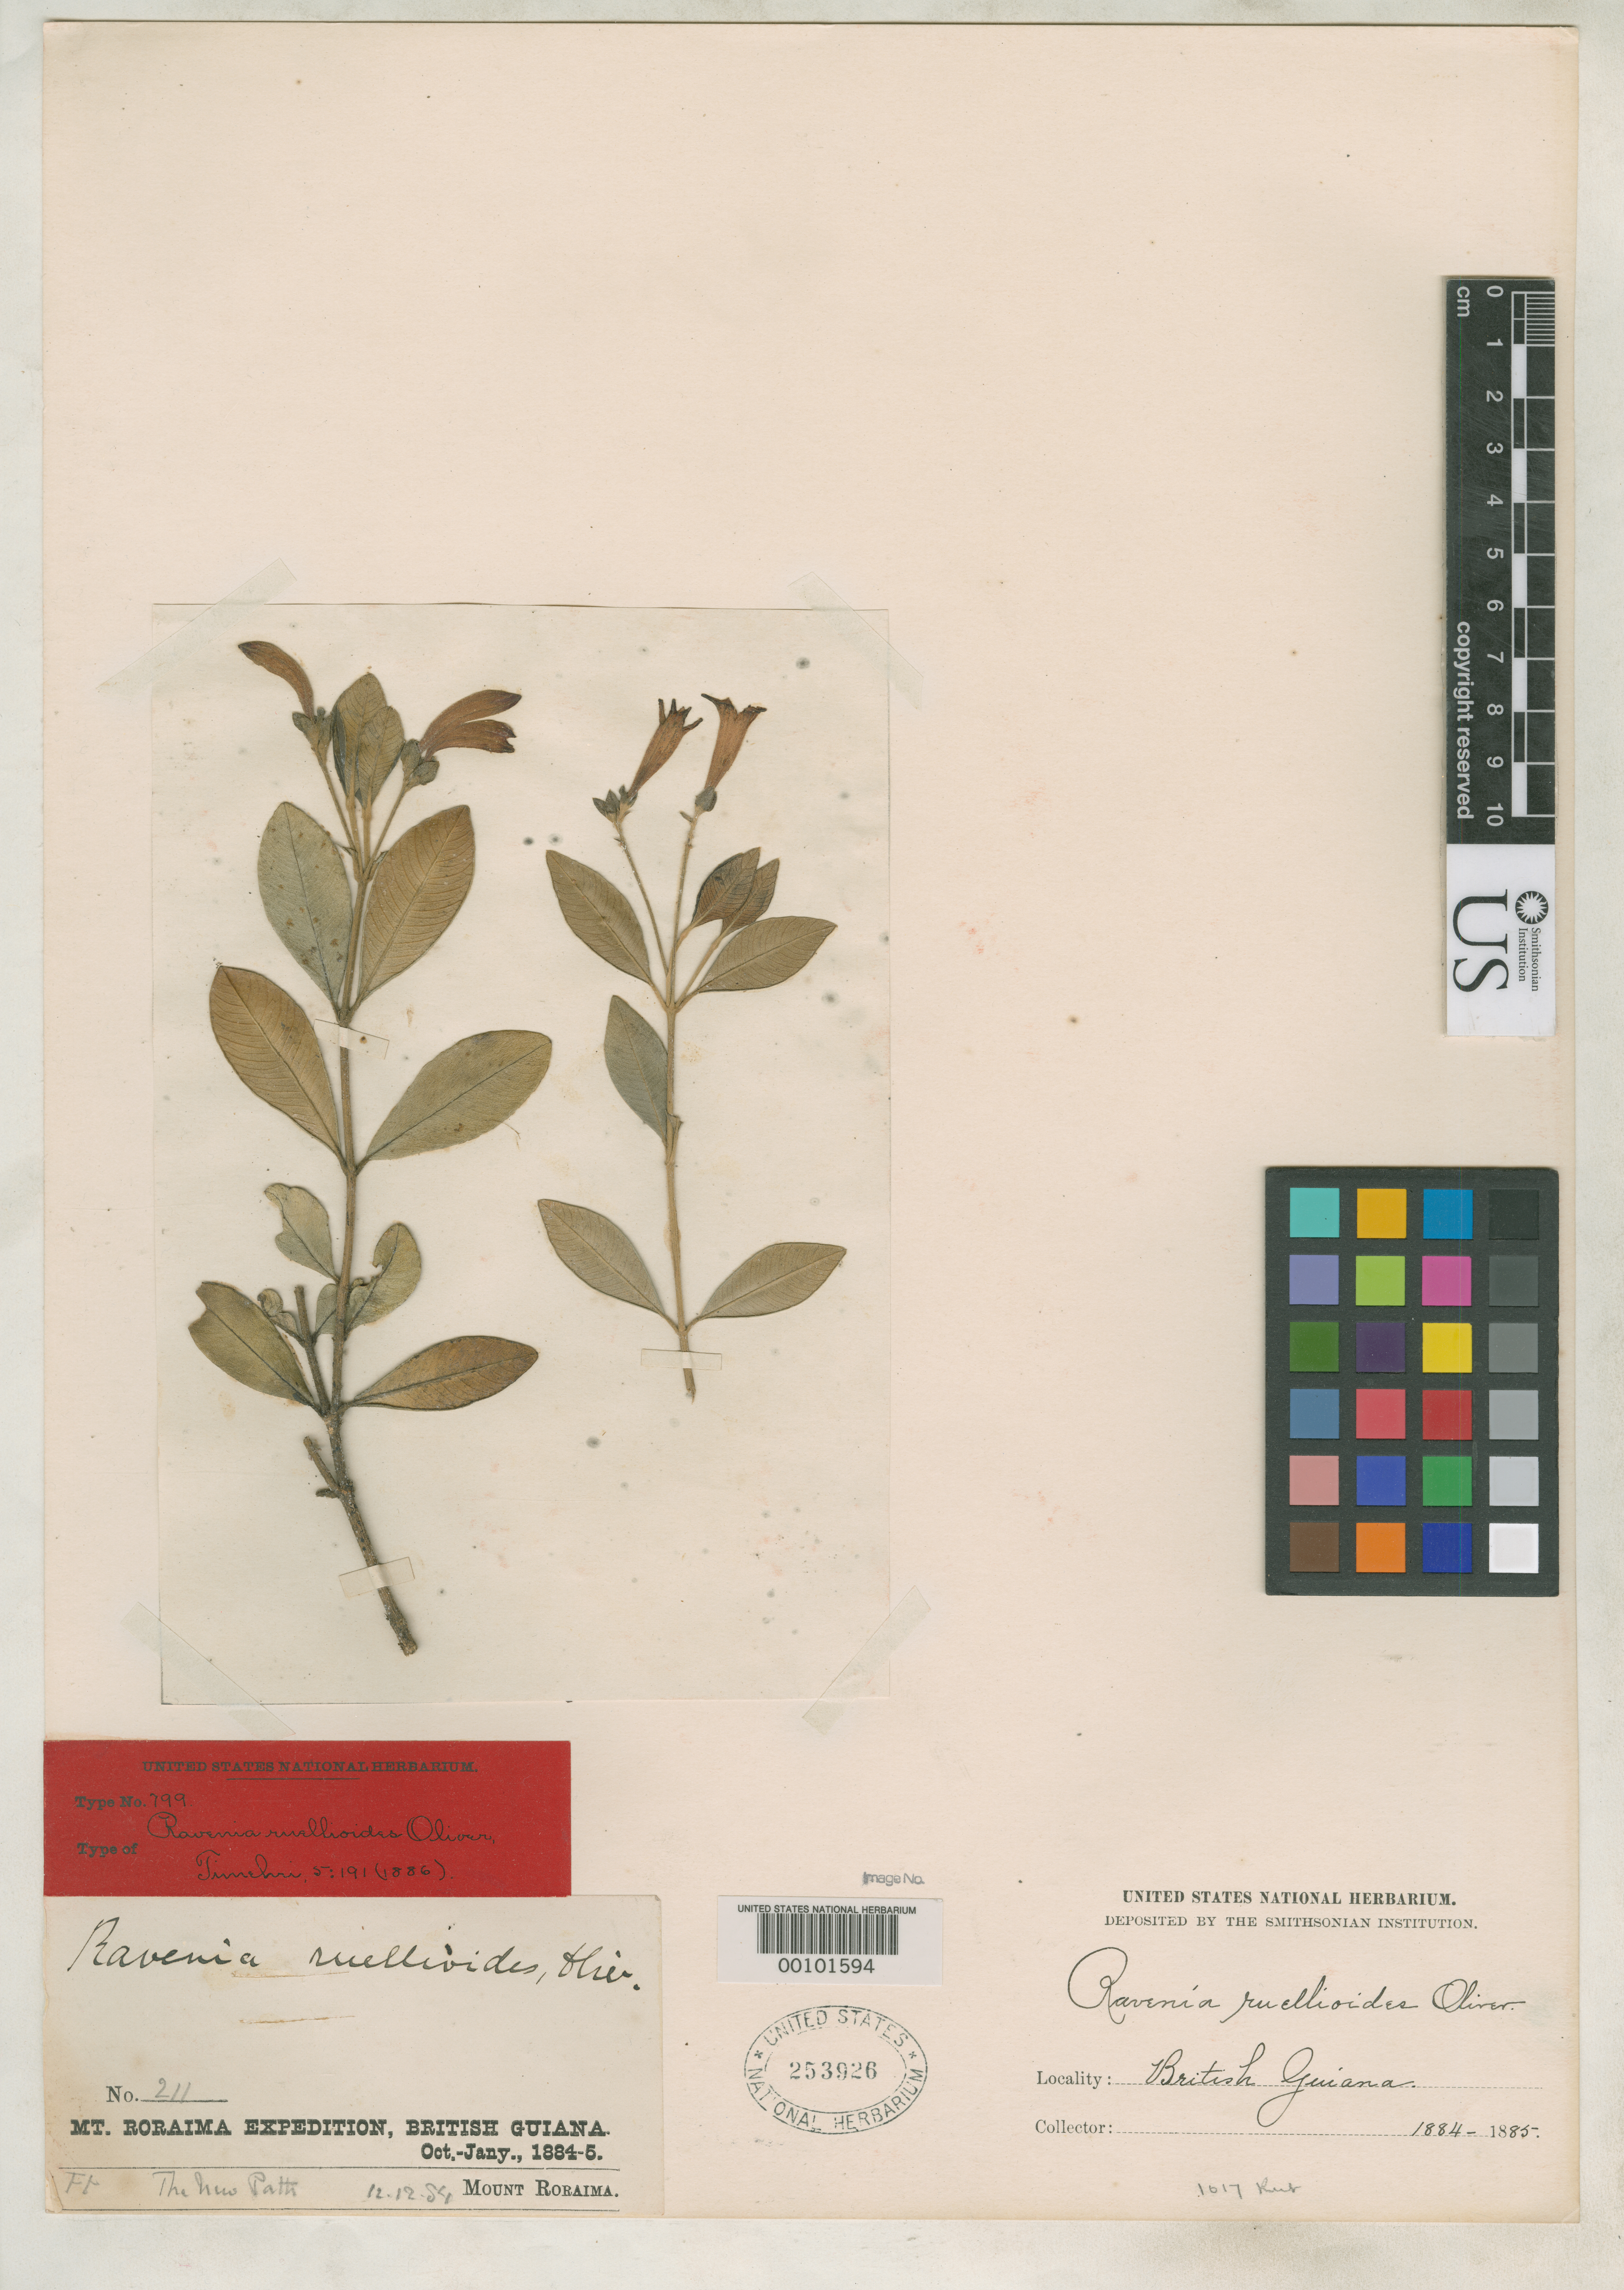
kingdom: Plantae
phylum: Tracheophyta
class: Magnoliopsida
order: Sapindales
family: Rutaceae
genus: Ravenia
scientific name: Ravenia ruellioides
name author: Oliv. in Thurn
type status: Type Fragment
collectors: E. F. im Thurn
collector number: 211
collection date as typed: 12 Dec 1884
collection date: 1884-12-12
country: Guyana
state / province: Cuyuni-Mazaruni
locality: Roraima, upper slope.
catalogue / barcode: US 253926